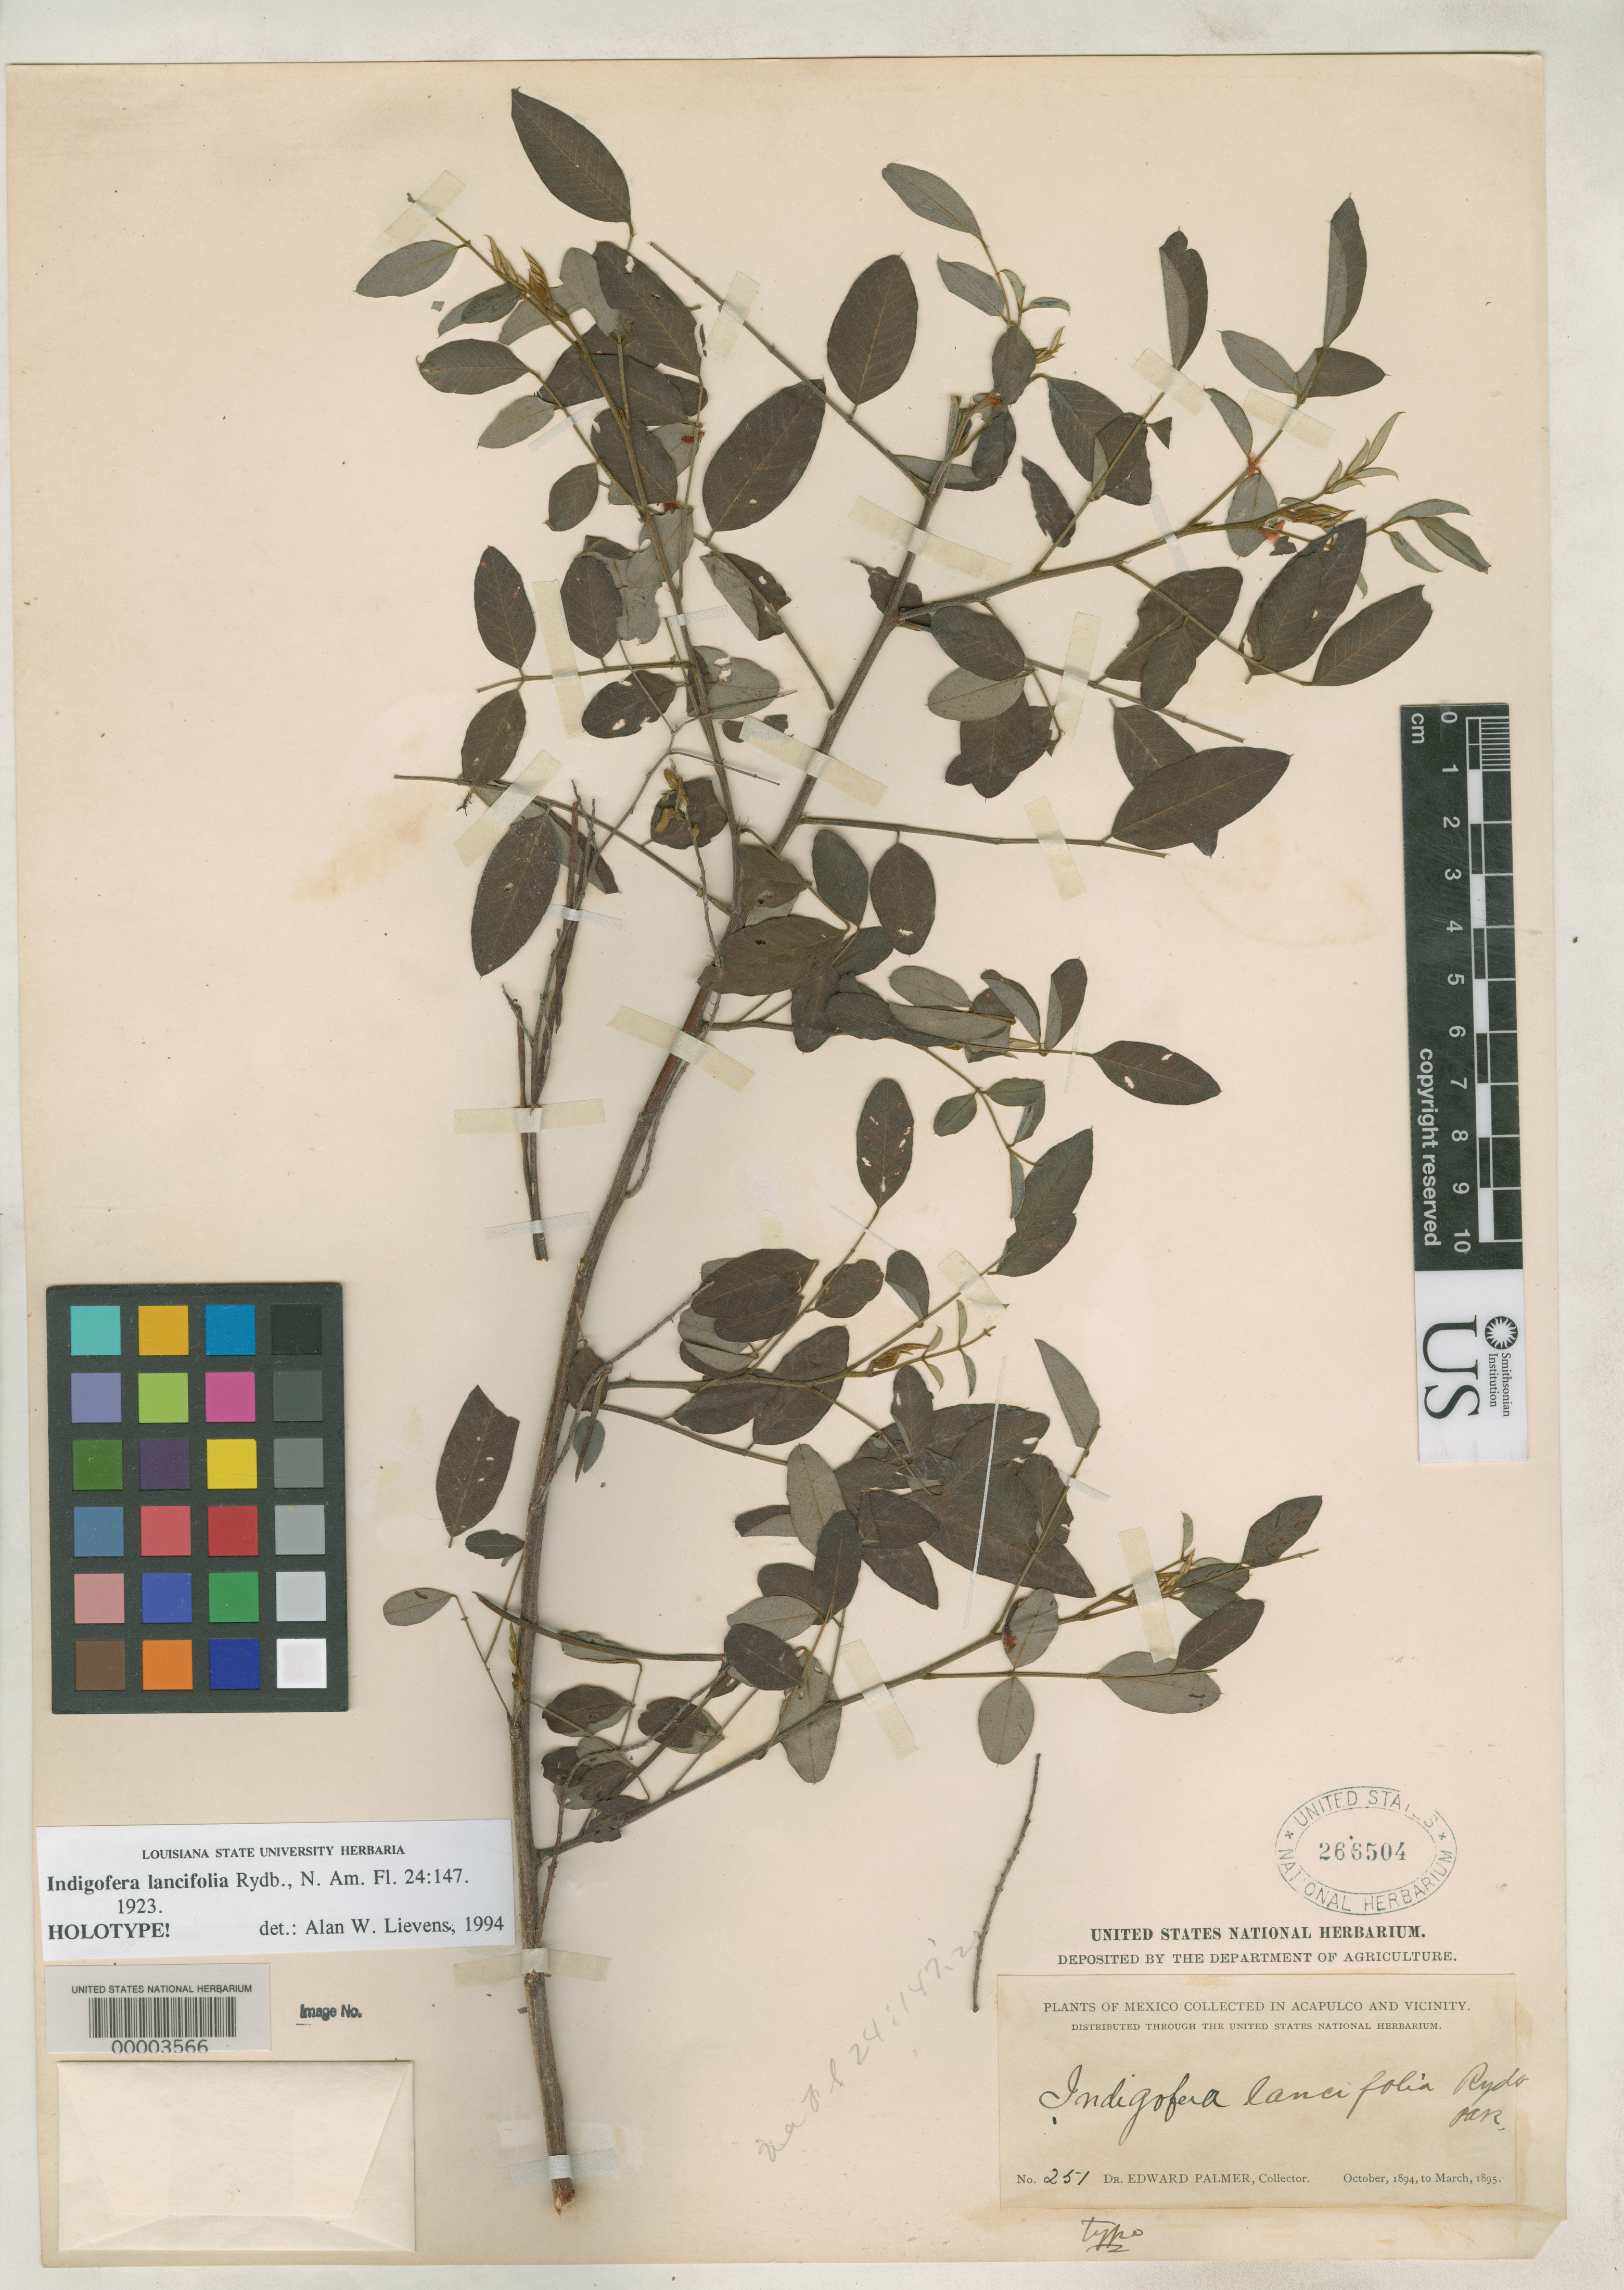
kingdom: Plantae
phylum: Tracheophyta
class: Magnoliopsida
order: Fabales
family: Fabaceae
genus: Indigofera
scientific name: Indigofera lancifolia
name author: Rydb.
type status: Holotype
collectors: E. Palmer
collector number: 251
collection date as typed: Oct 1894 to -- Mar 1895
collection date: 1894-10/1895-03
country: Mexico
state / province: Guerrero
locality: Vicinity of Acapulco.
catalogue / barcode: US 266504